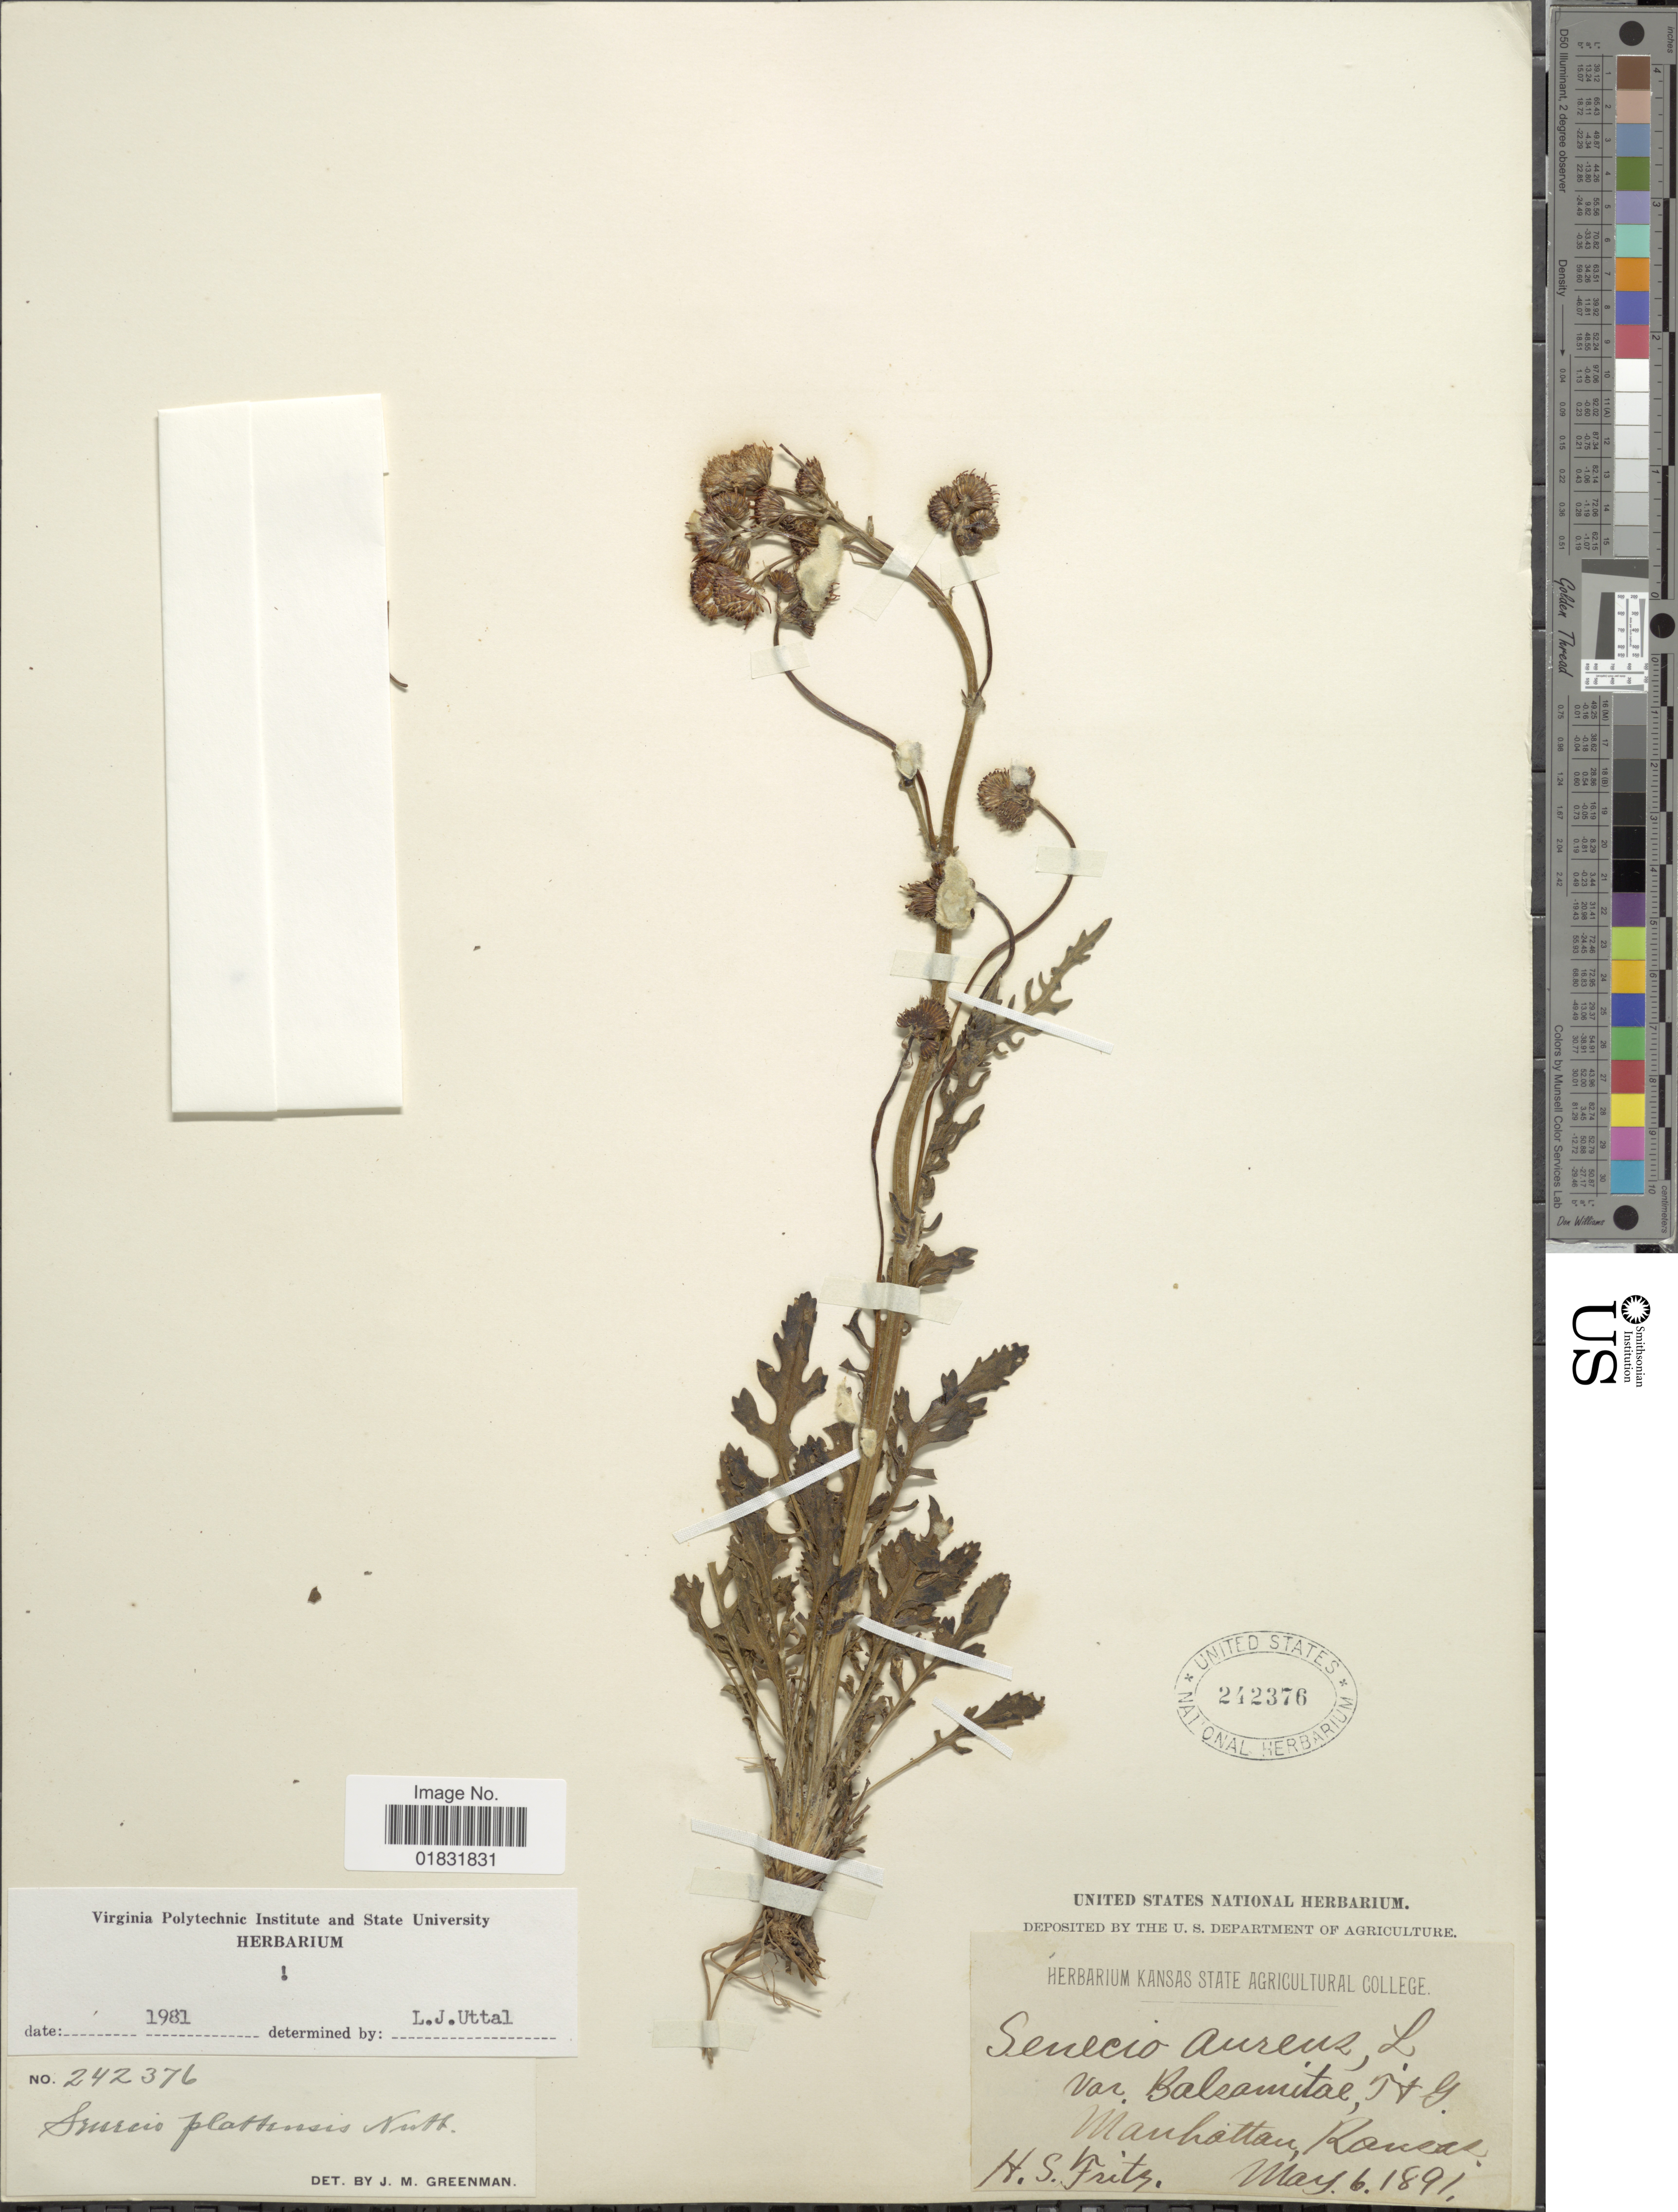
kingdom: Plantae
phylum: Tracheophyta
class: Magnoliopsida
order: Asterales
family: Asteraceae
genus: Packera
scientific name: Packera plattensis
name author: W.A. Weber & Á. Löve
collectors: H. Fritz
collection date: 1891-05-06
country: United States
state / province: Kansas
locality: Manhatten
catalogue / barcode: US 242376